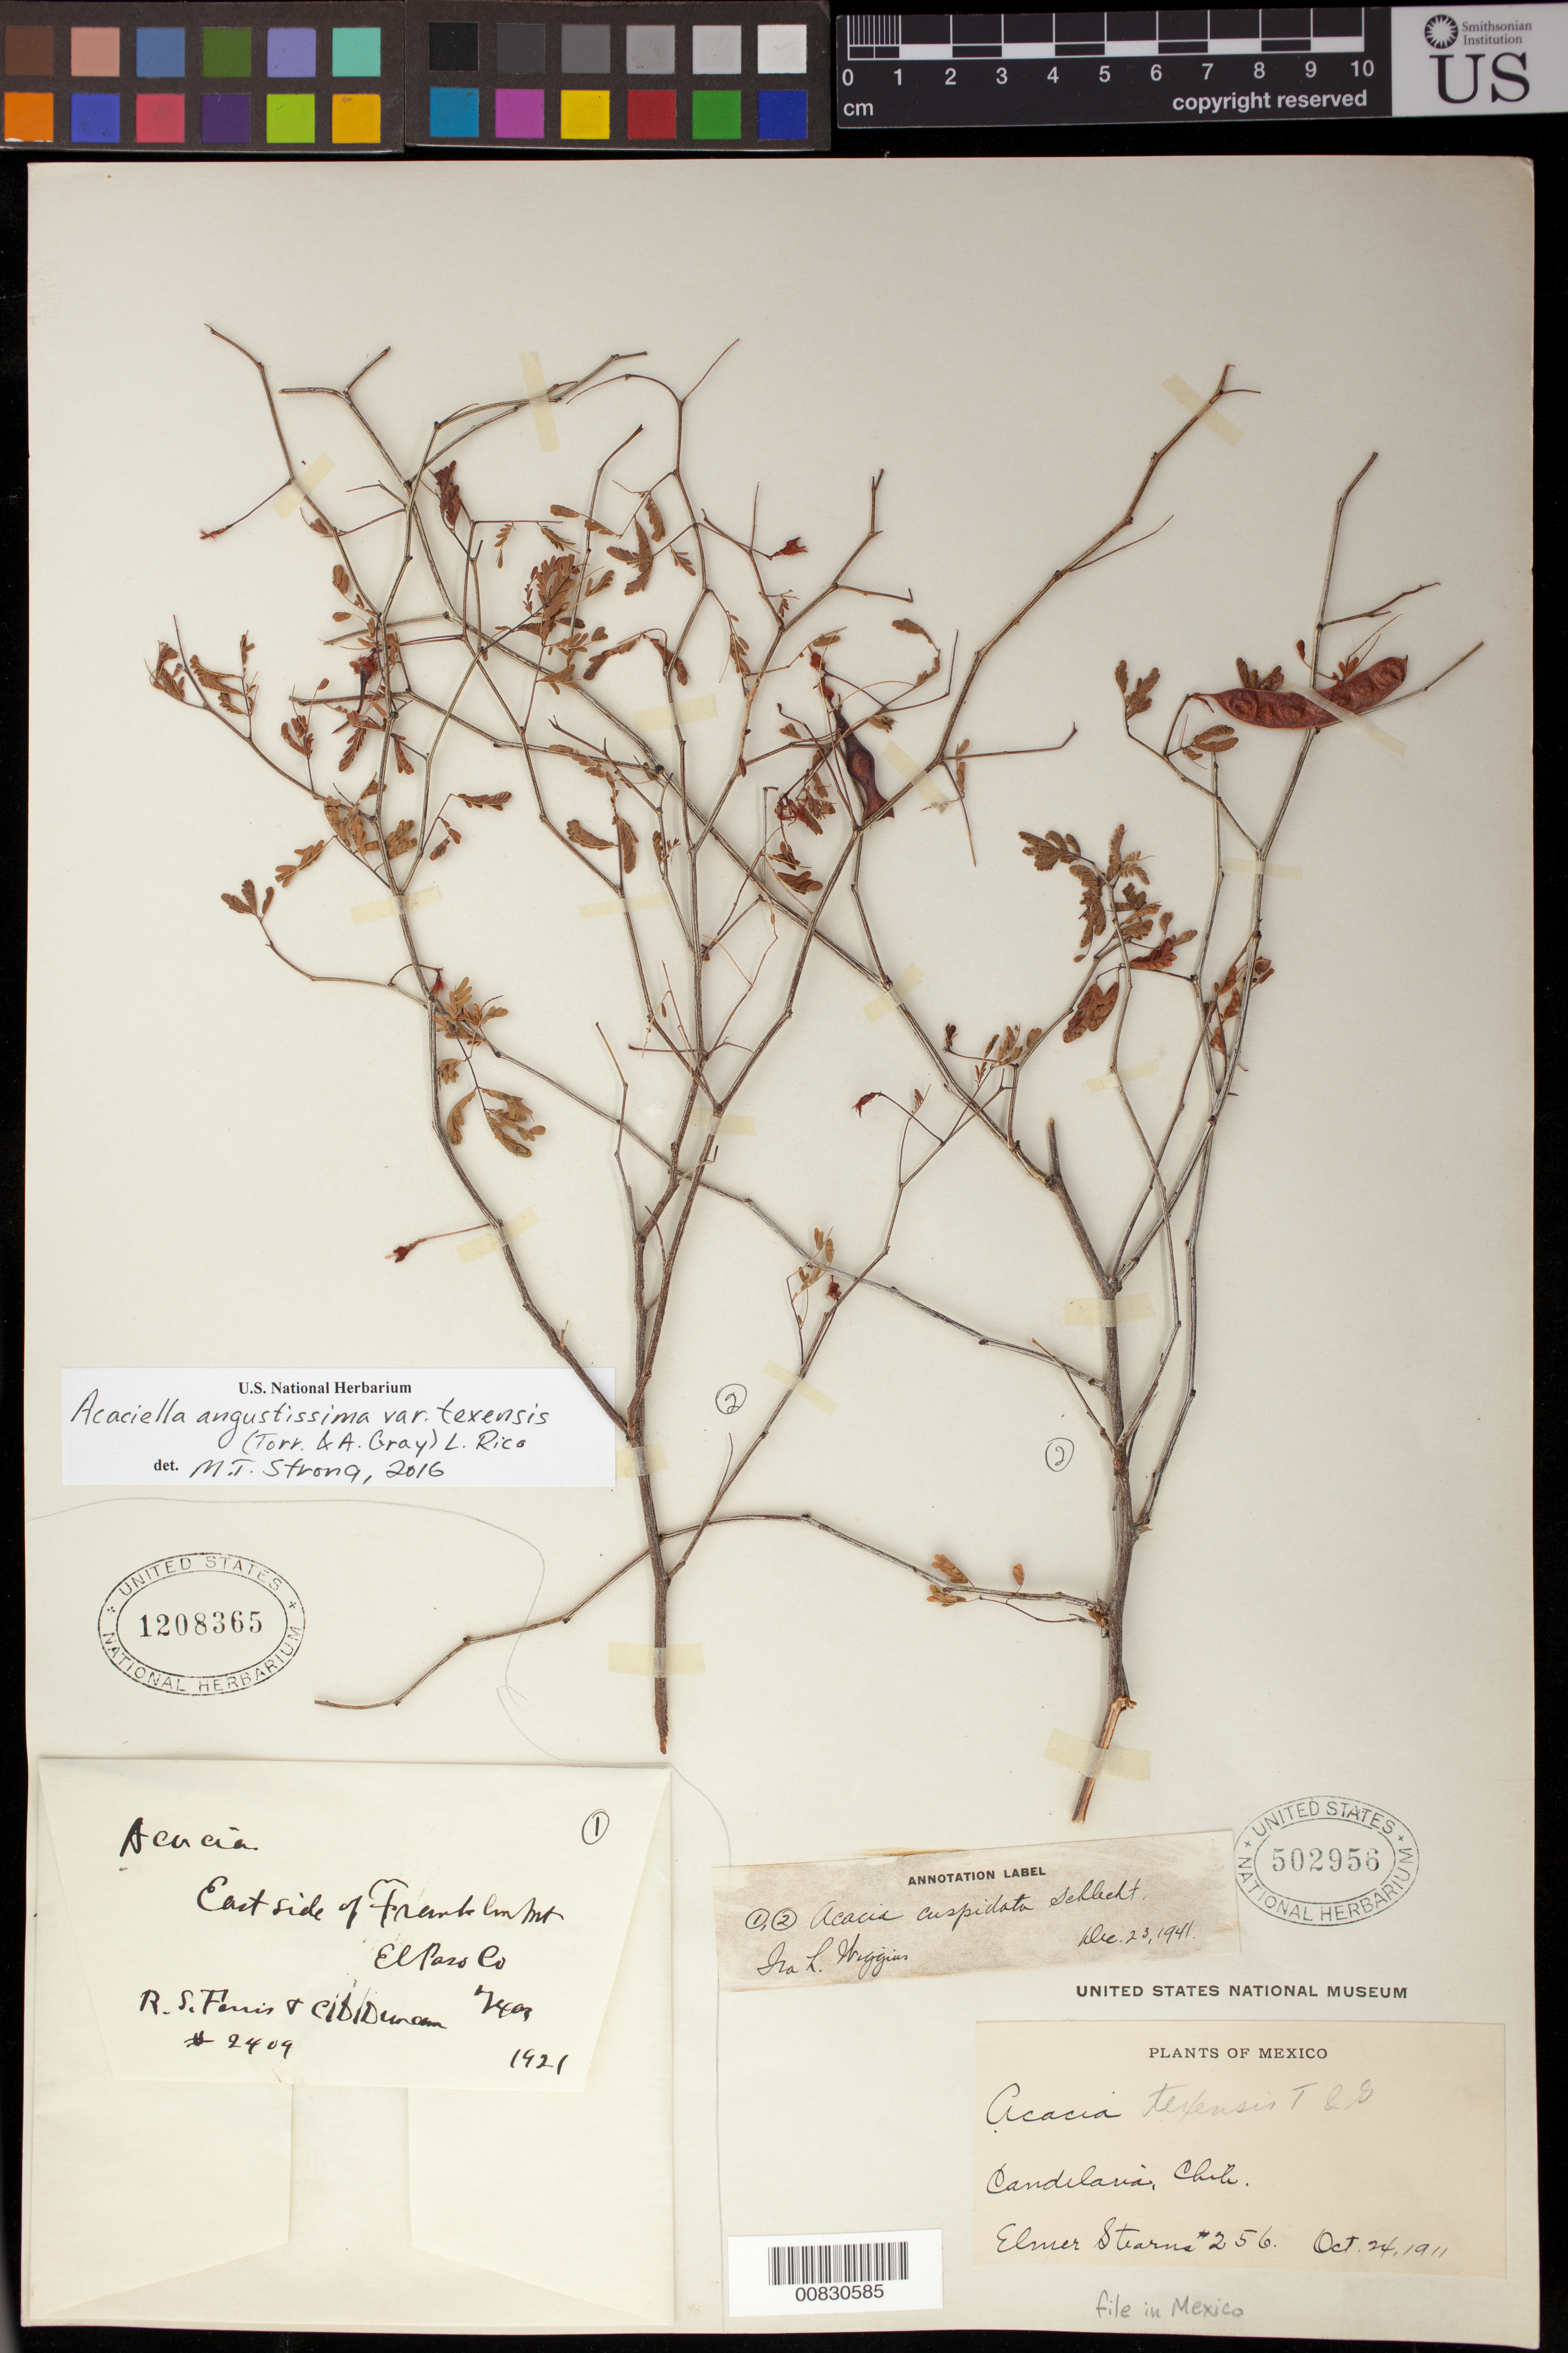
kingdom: Plantae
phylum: Tracheophyta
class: Magnoliopsida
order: Fabales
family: Fabaceae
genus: Acaciella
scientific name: Acaciella angustissima var. texensis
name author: (Nutt. ex Torr. & A. Gray) L. Rico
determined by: Strong, M. T., (US), Smithsonian Institution - National Museum of Natural History (UNITED STATES)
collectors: E. Stearns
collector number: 256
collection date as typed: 24 Oct 1911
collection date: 1911-10-24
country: Mexico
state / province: Chihuahua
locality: Candelaria, Chihuahua.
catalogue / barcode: US 502956